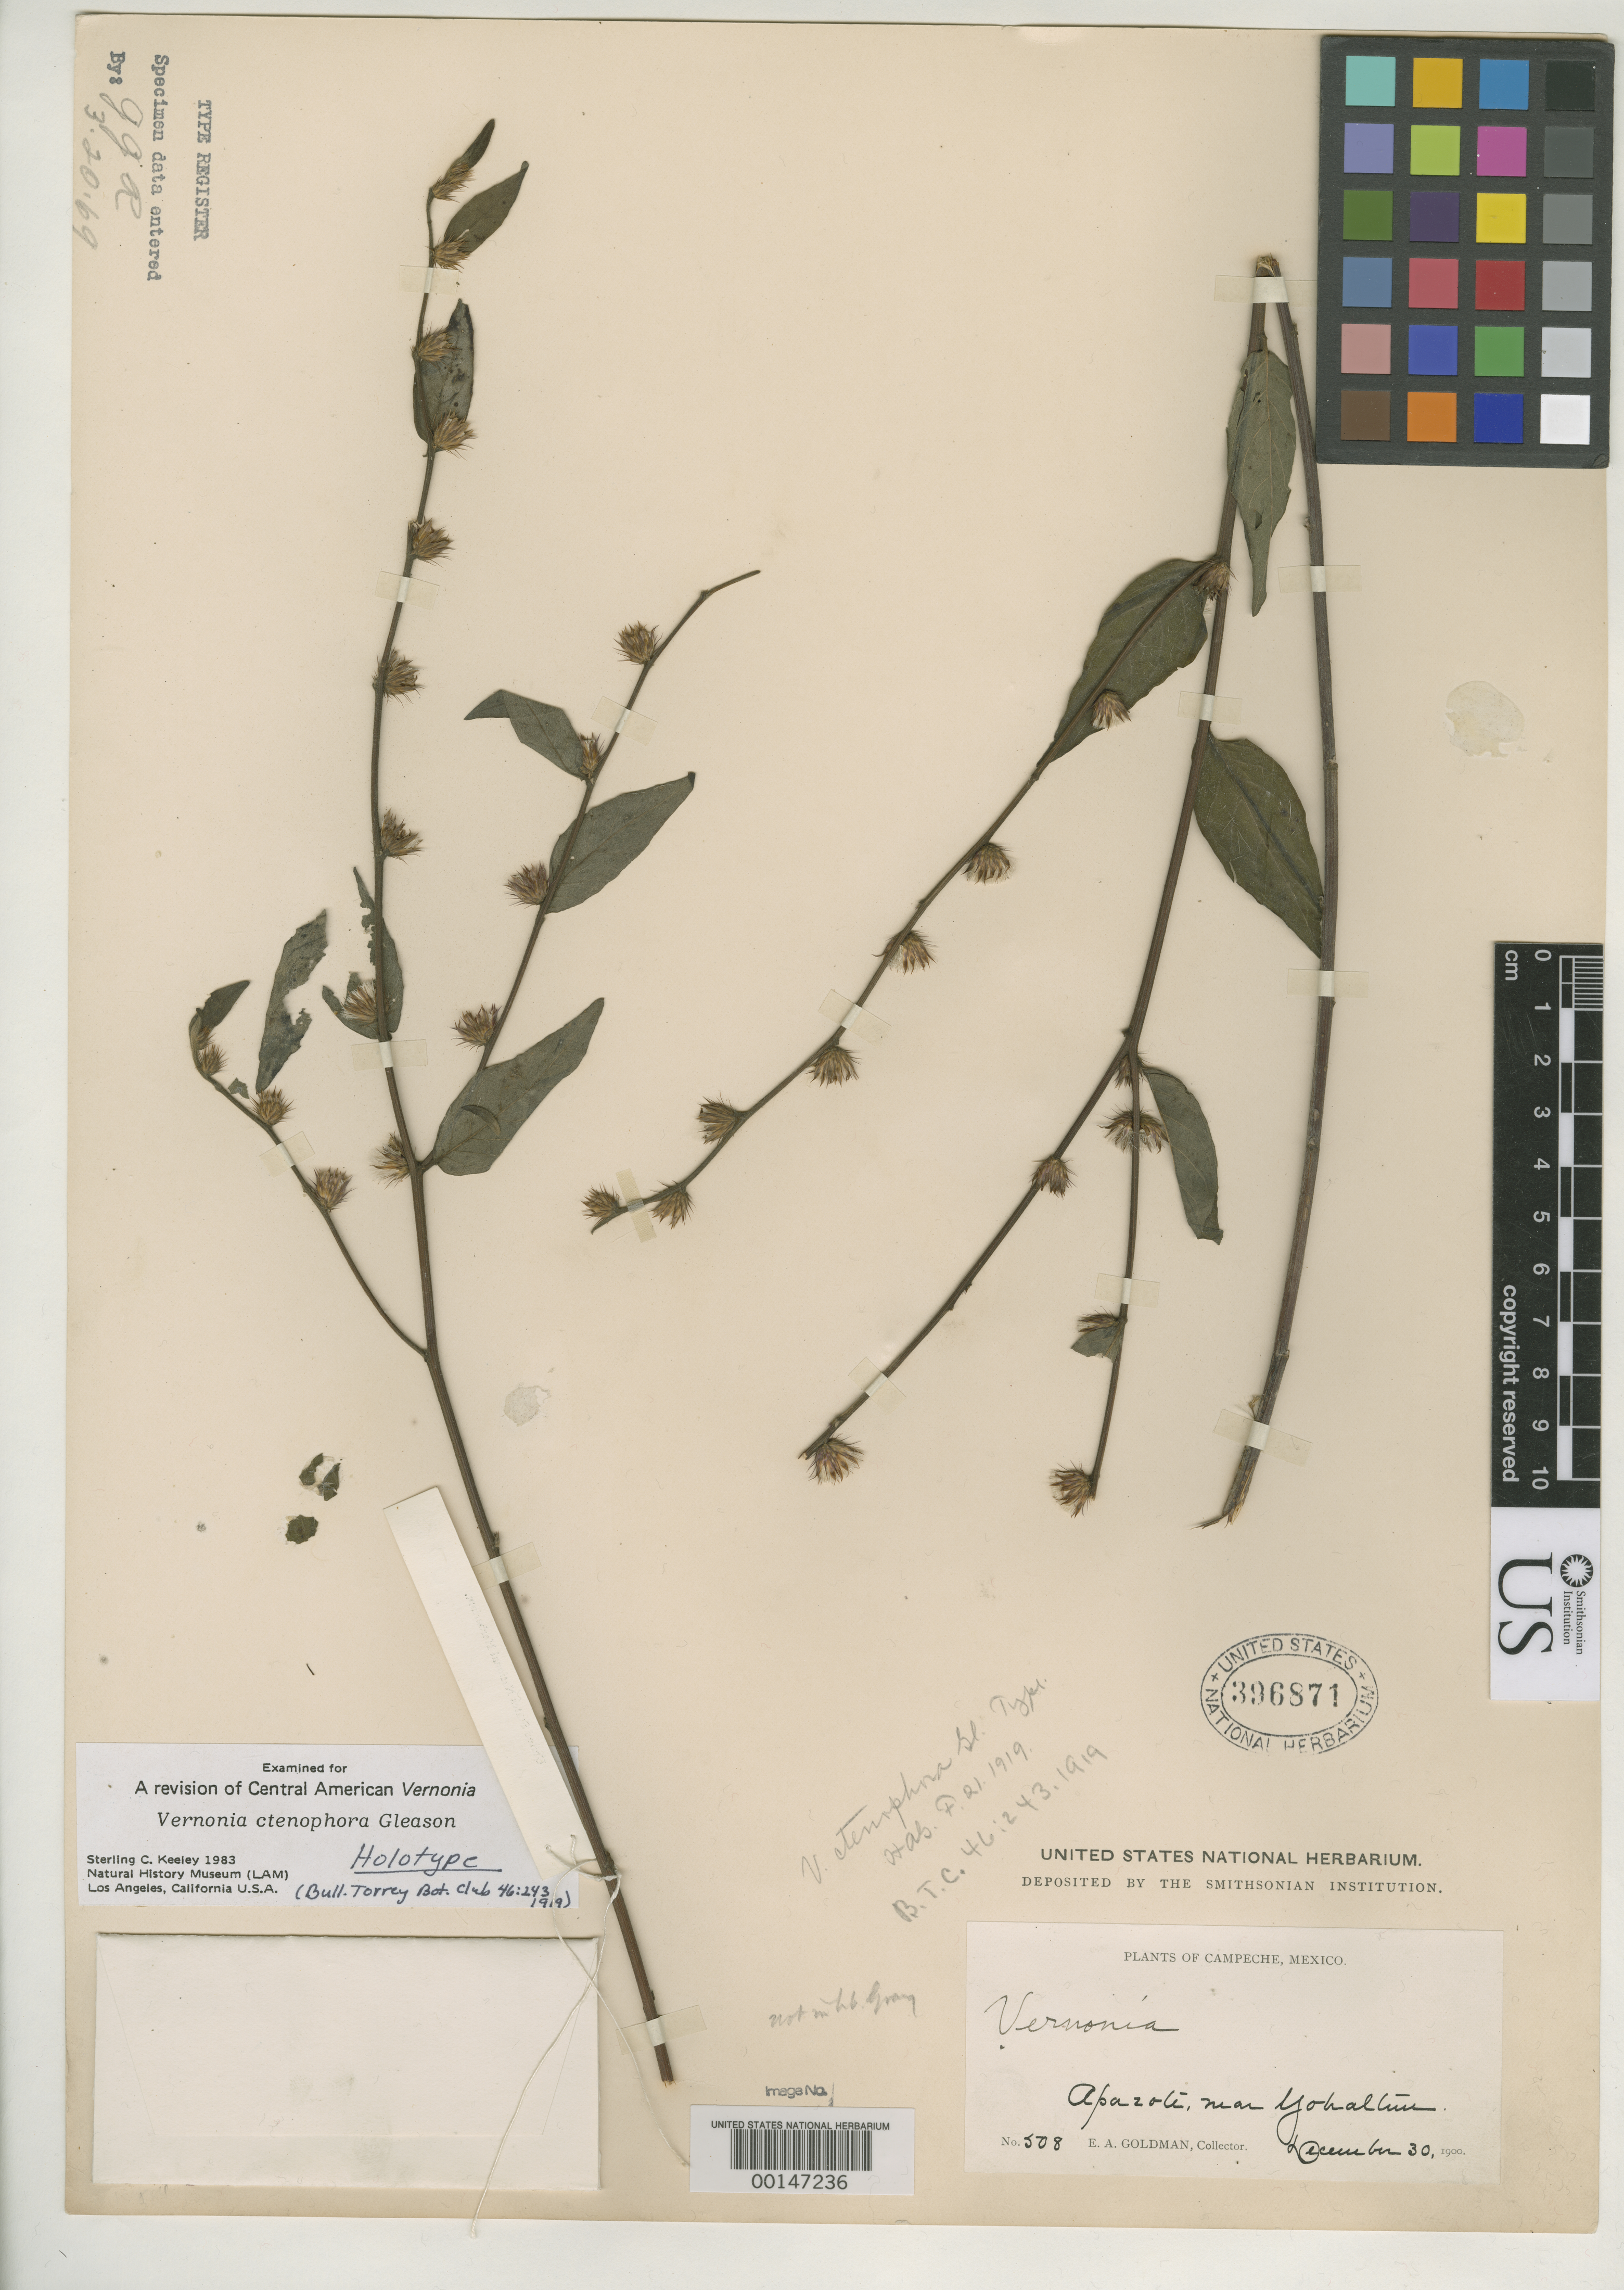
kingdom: Plantae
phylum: Tracheophyta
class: Magnoliopsida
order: Asterales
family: Asteraceae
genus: Vernonia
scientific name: Vernonia ctenophora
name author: Gleason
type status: Holotype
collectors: E. A. Goldman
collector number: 508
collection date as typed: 30 Dec 1900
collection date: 1900-12-30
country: Mexico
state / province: Campeche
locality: Apazota.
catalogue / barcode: US 396871